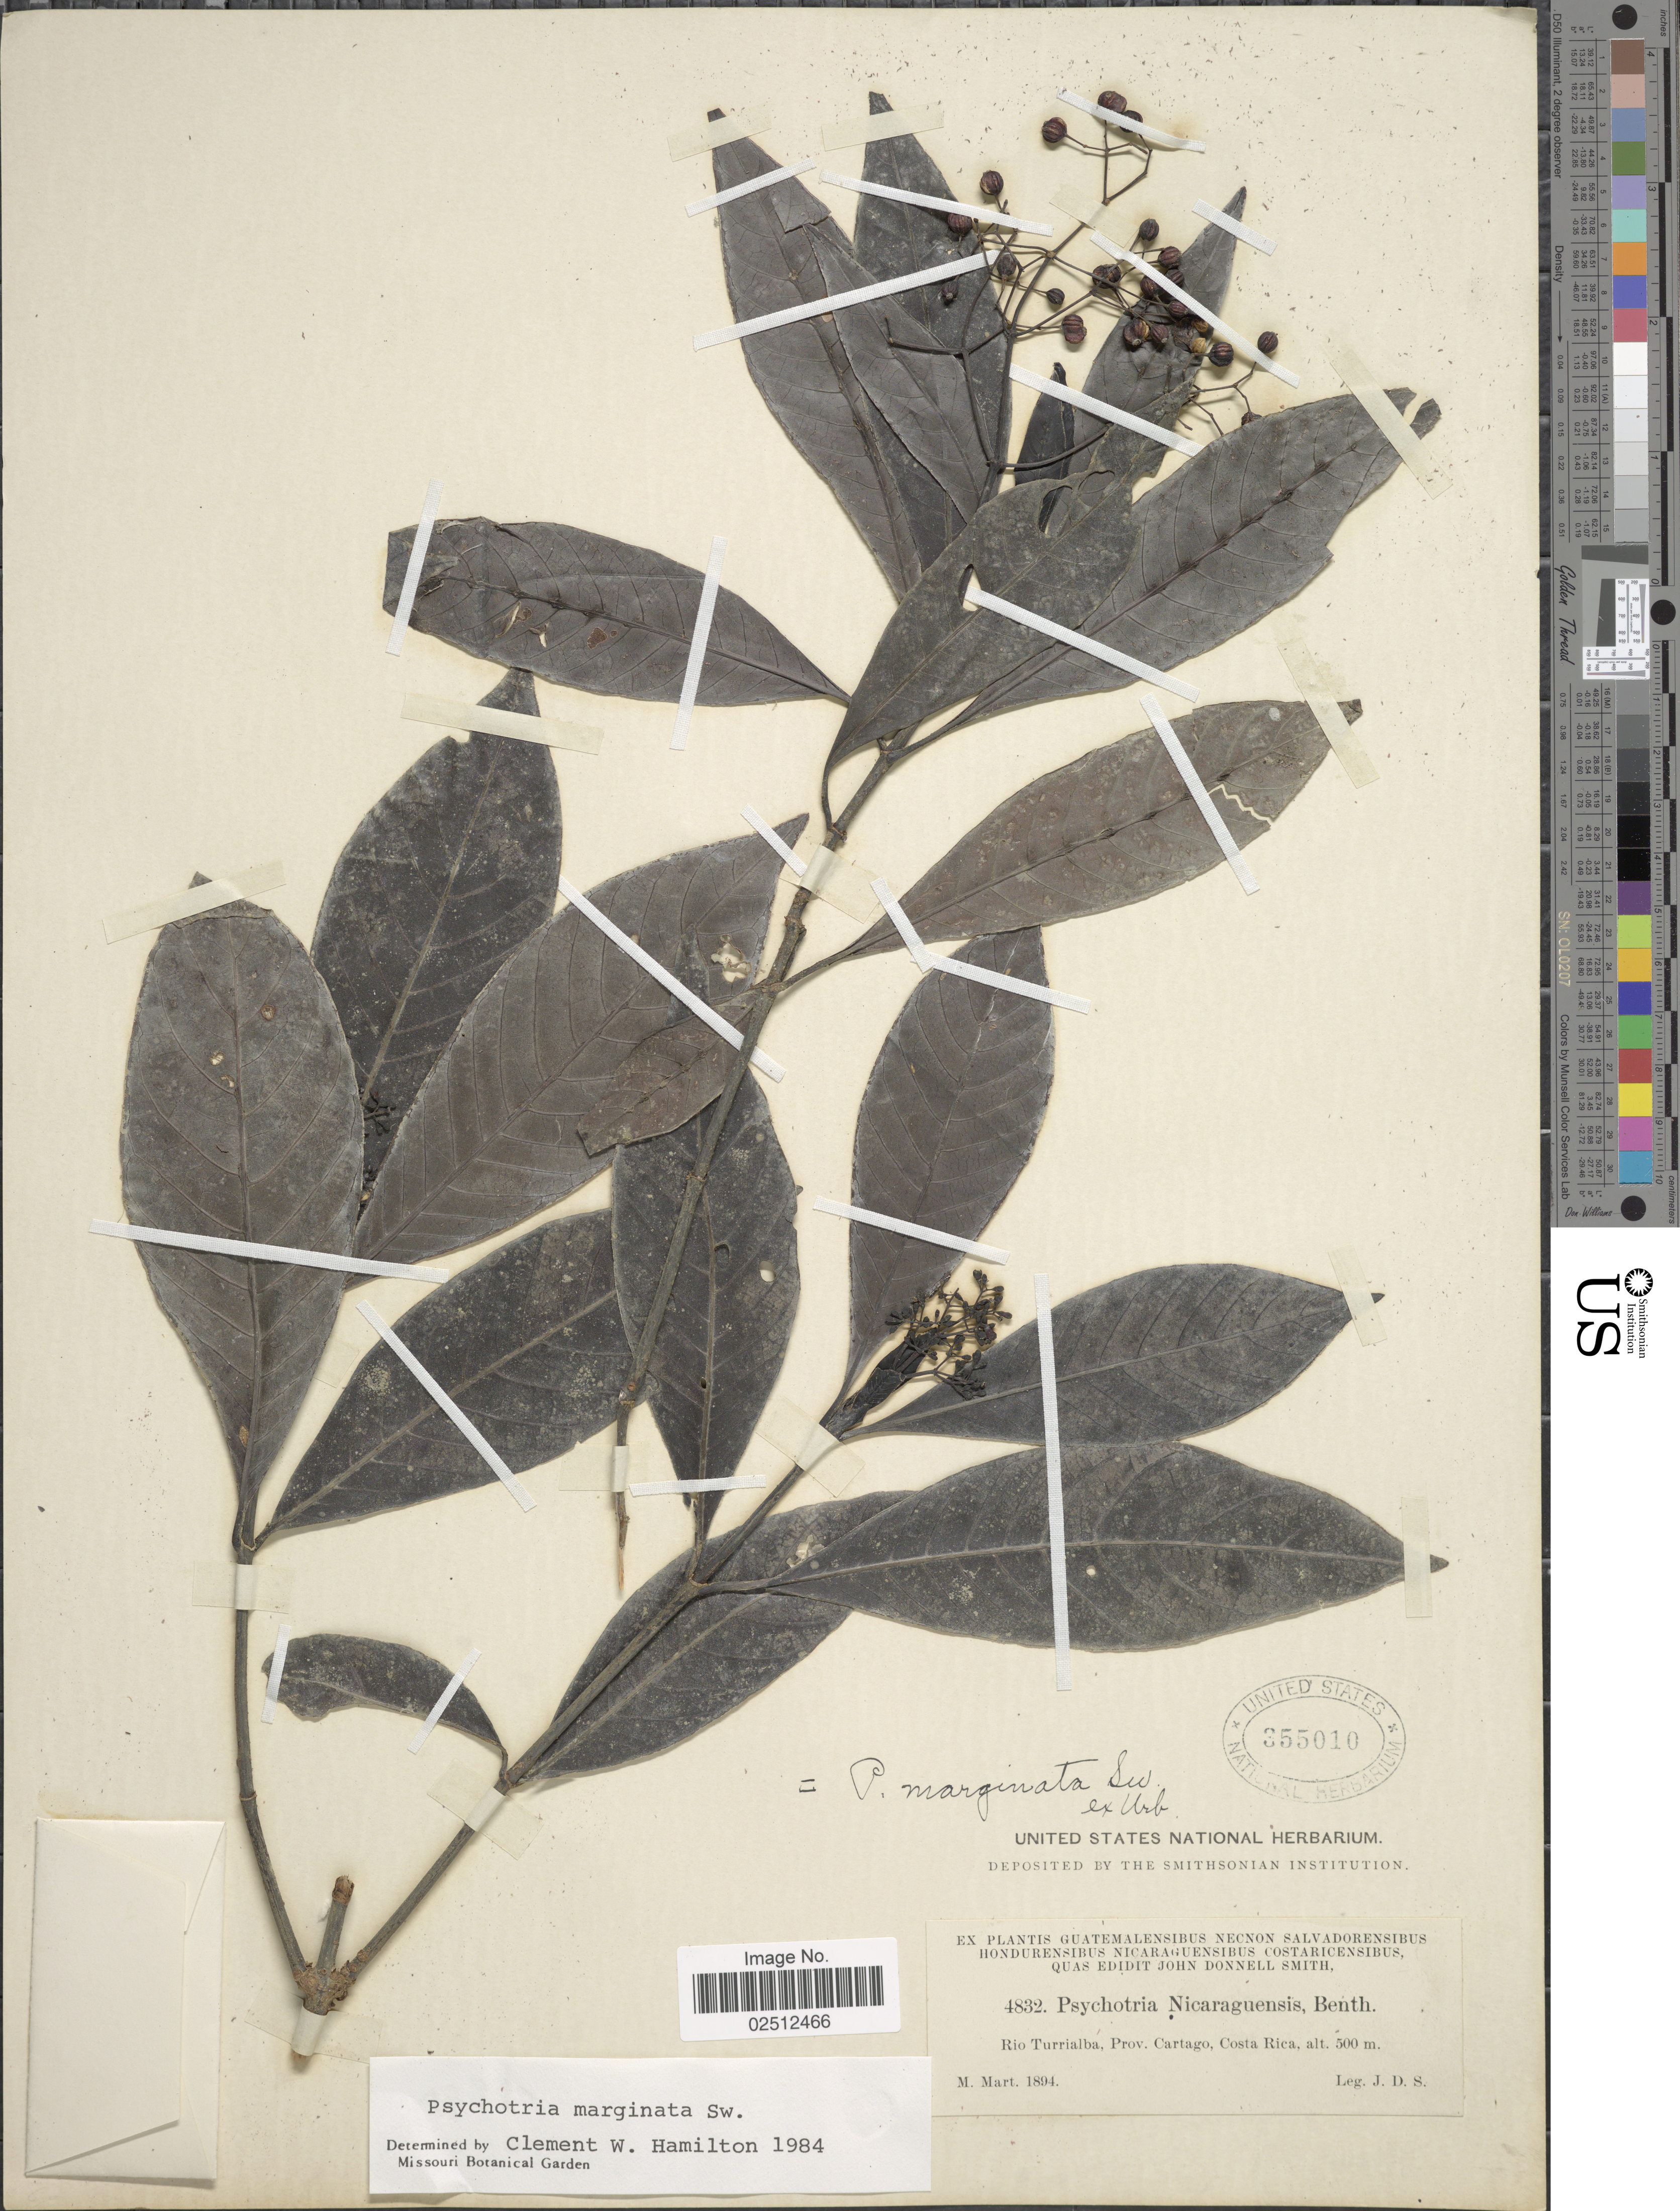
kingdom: Plantae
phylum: Tracheophyta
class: Magnoliopsida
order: Gentianales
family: Rubiaceae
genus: Psychotria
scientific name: Psychotria marginata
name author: Sw.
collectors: J. Donnell Smith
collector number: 4832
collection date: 1894-03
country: Costa Rica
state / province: Cartago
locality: Rio Turrialba, Prov. Cartago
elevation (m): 500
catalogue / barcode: US 355010